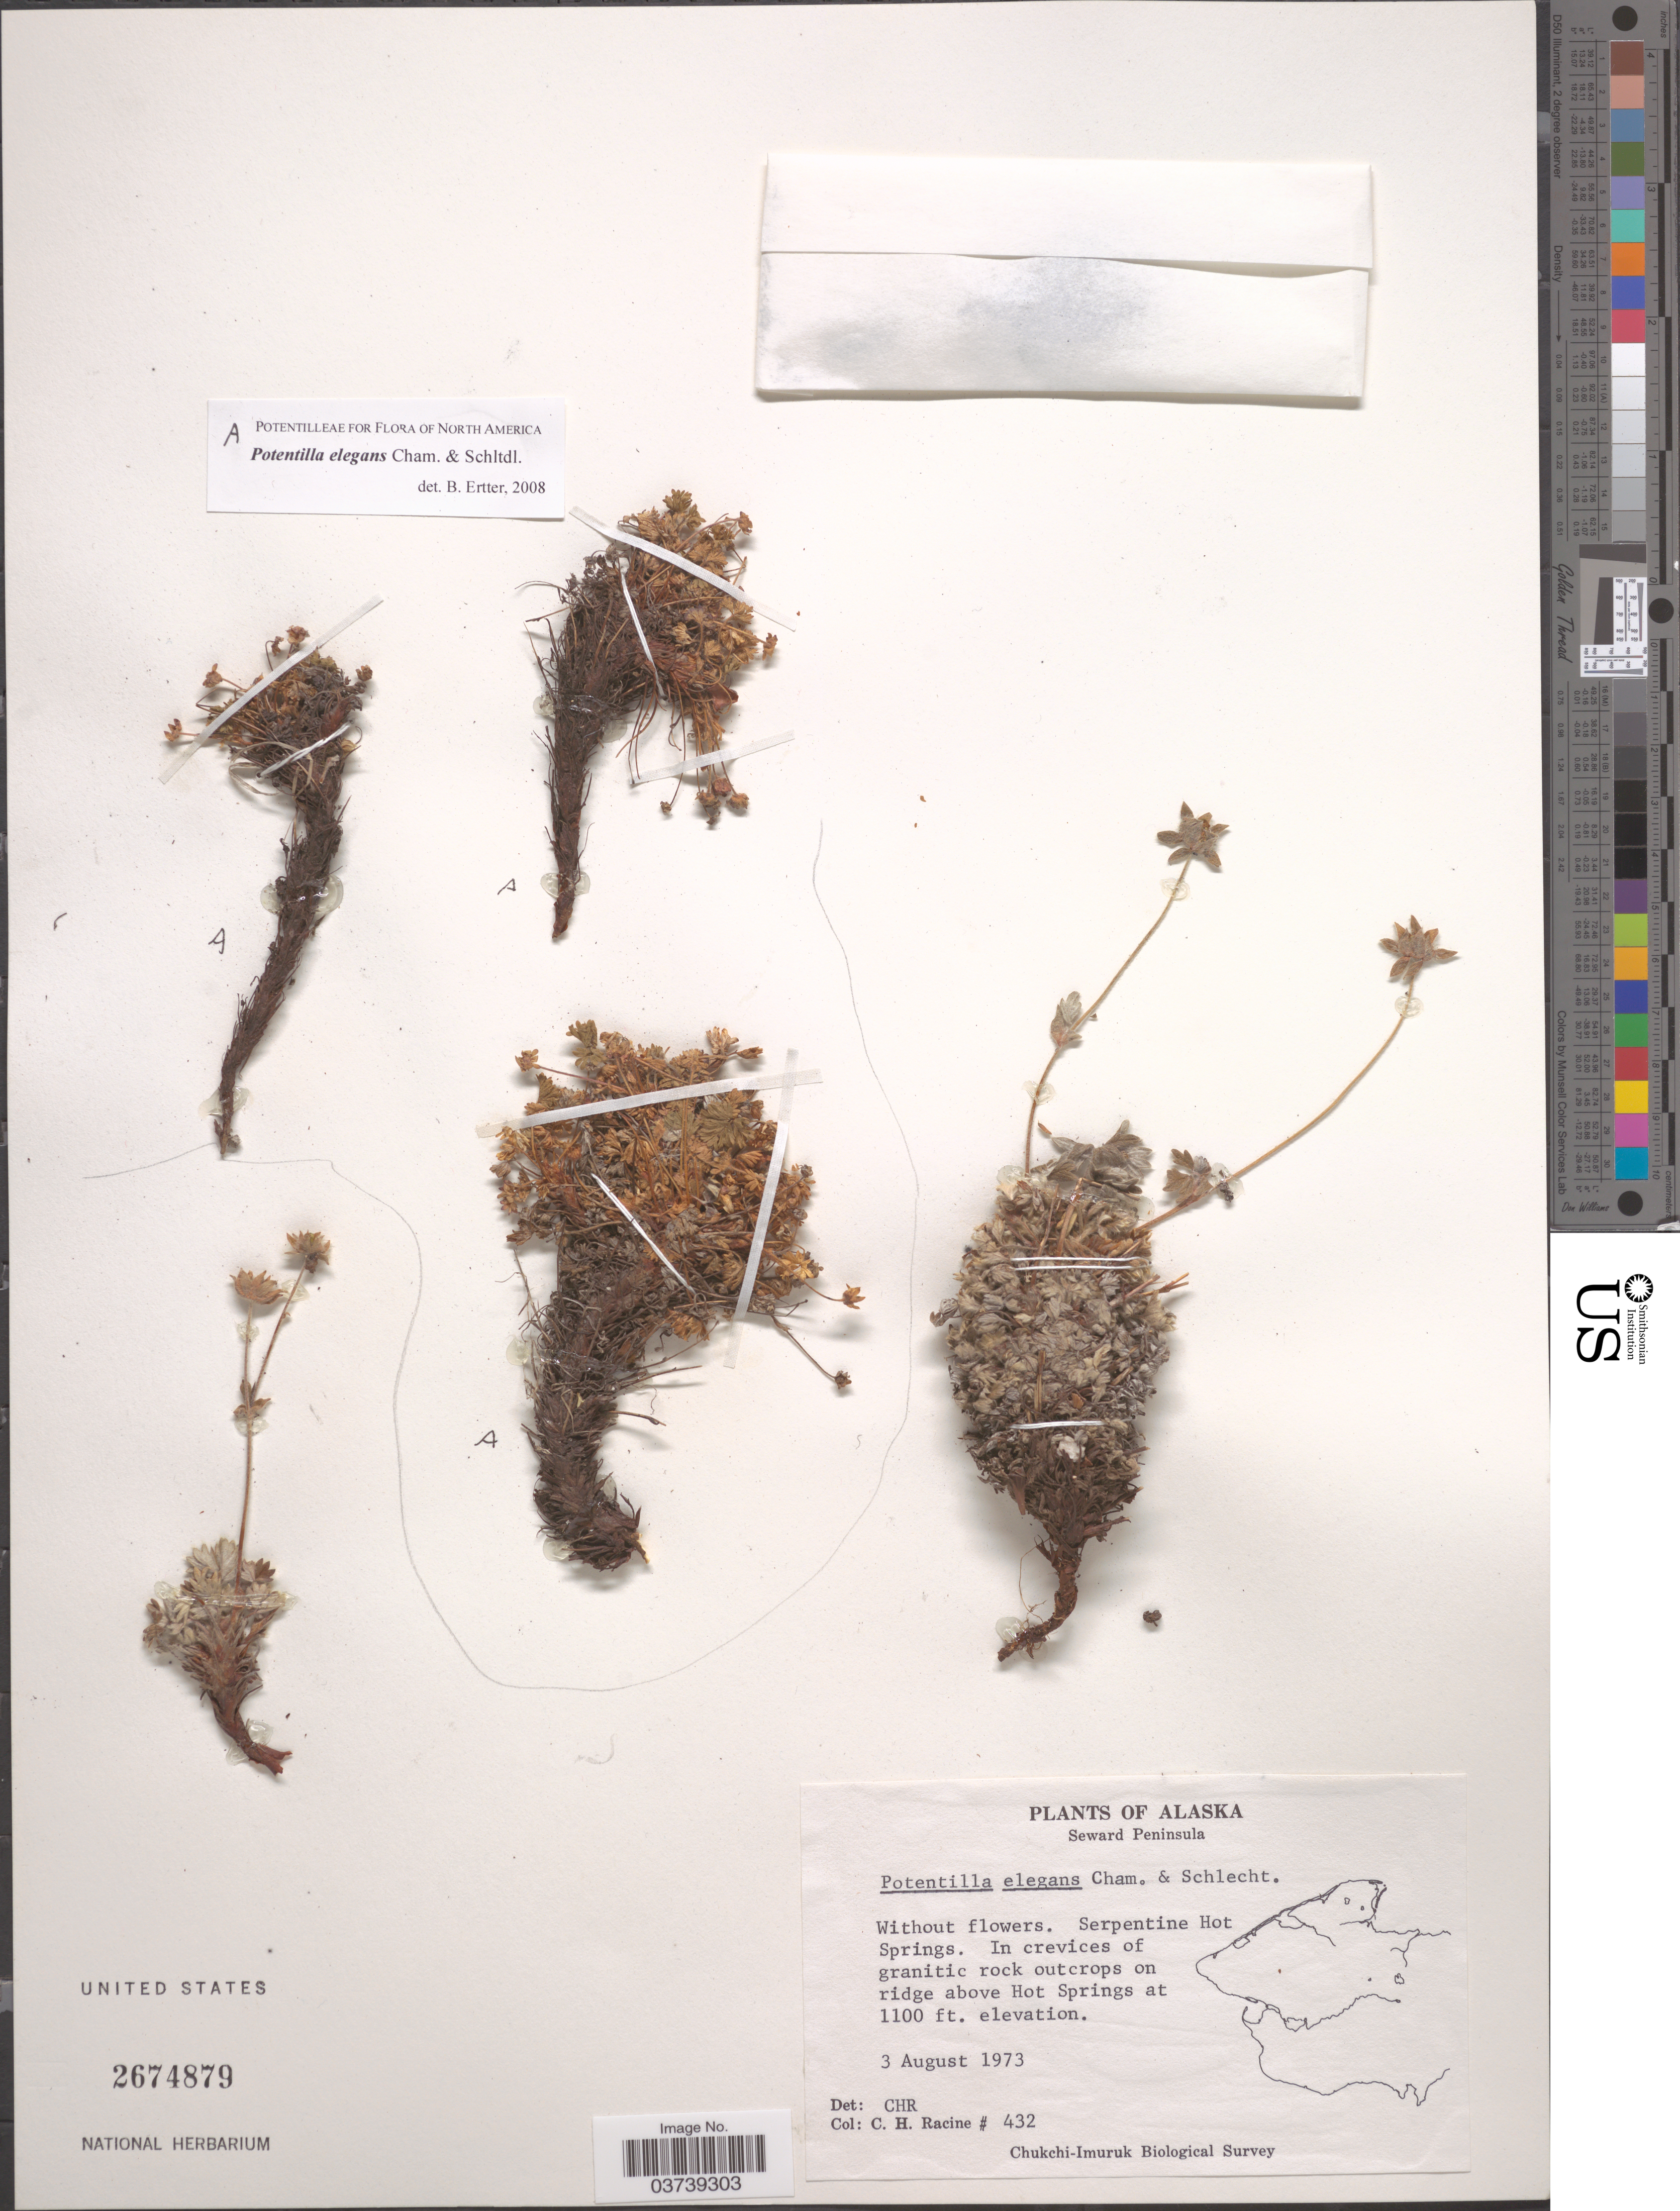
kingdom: Plantae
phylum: Tracheophyta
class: Magnoliopsida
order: Rosales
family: Rosaceae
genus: Potentilla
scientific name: Potentilla elegans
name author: Cham. & Schltr.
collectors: C. Racine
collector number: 432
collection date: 1973-08-03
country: United States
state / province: Alaska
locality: Seward Peninsula. Serpentine Hot Springs. On ridge above Hot Springs. Chukchi-Imuruk [unsure placement]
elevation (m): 335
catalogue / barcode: US 2674879